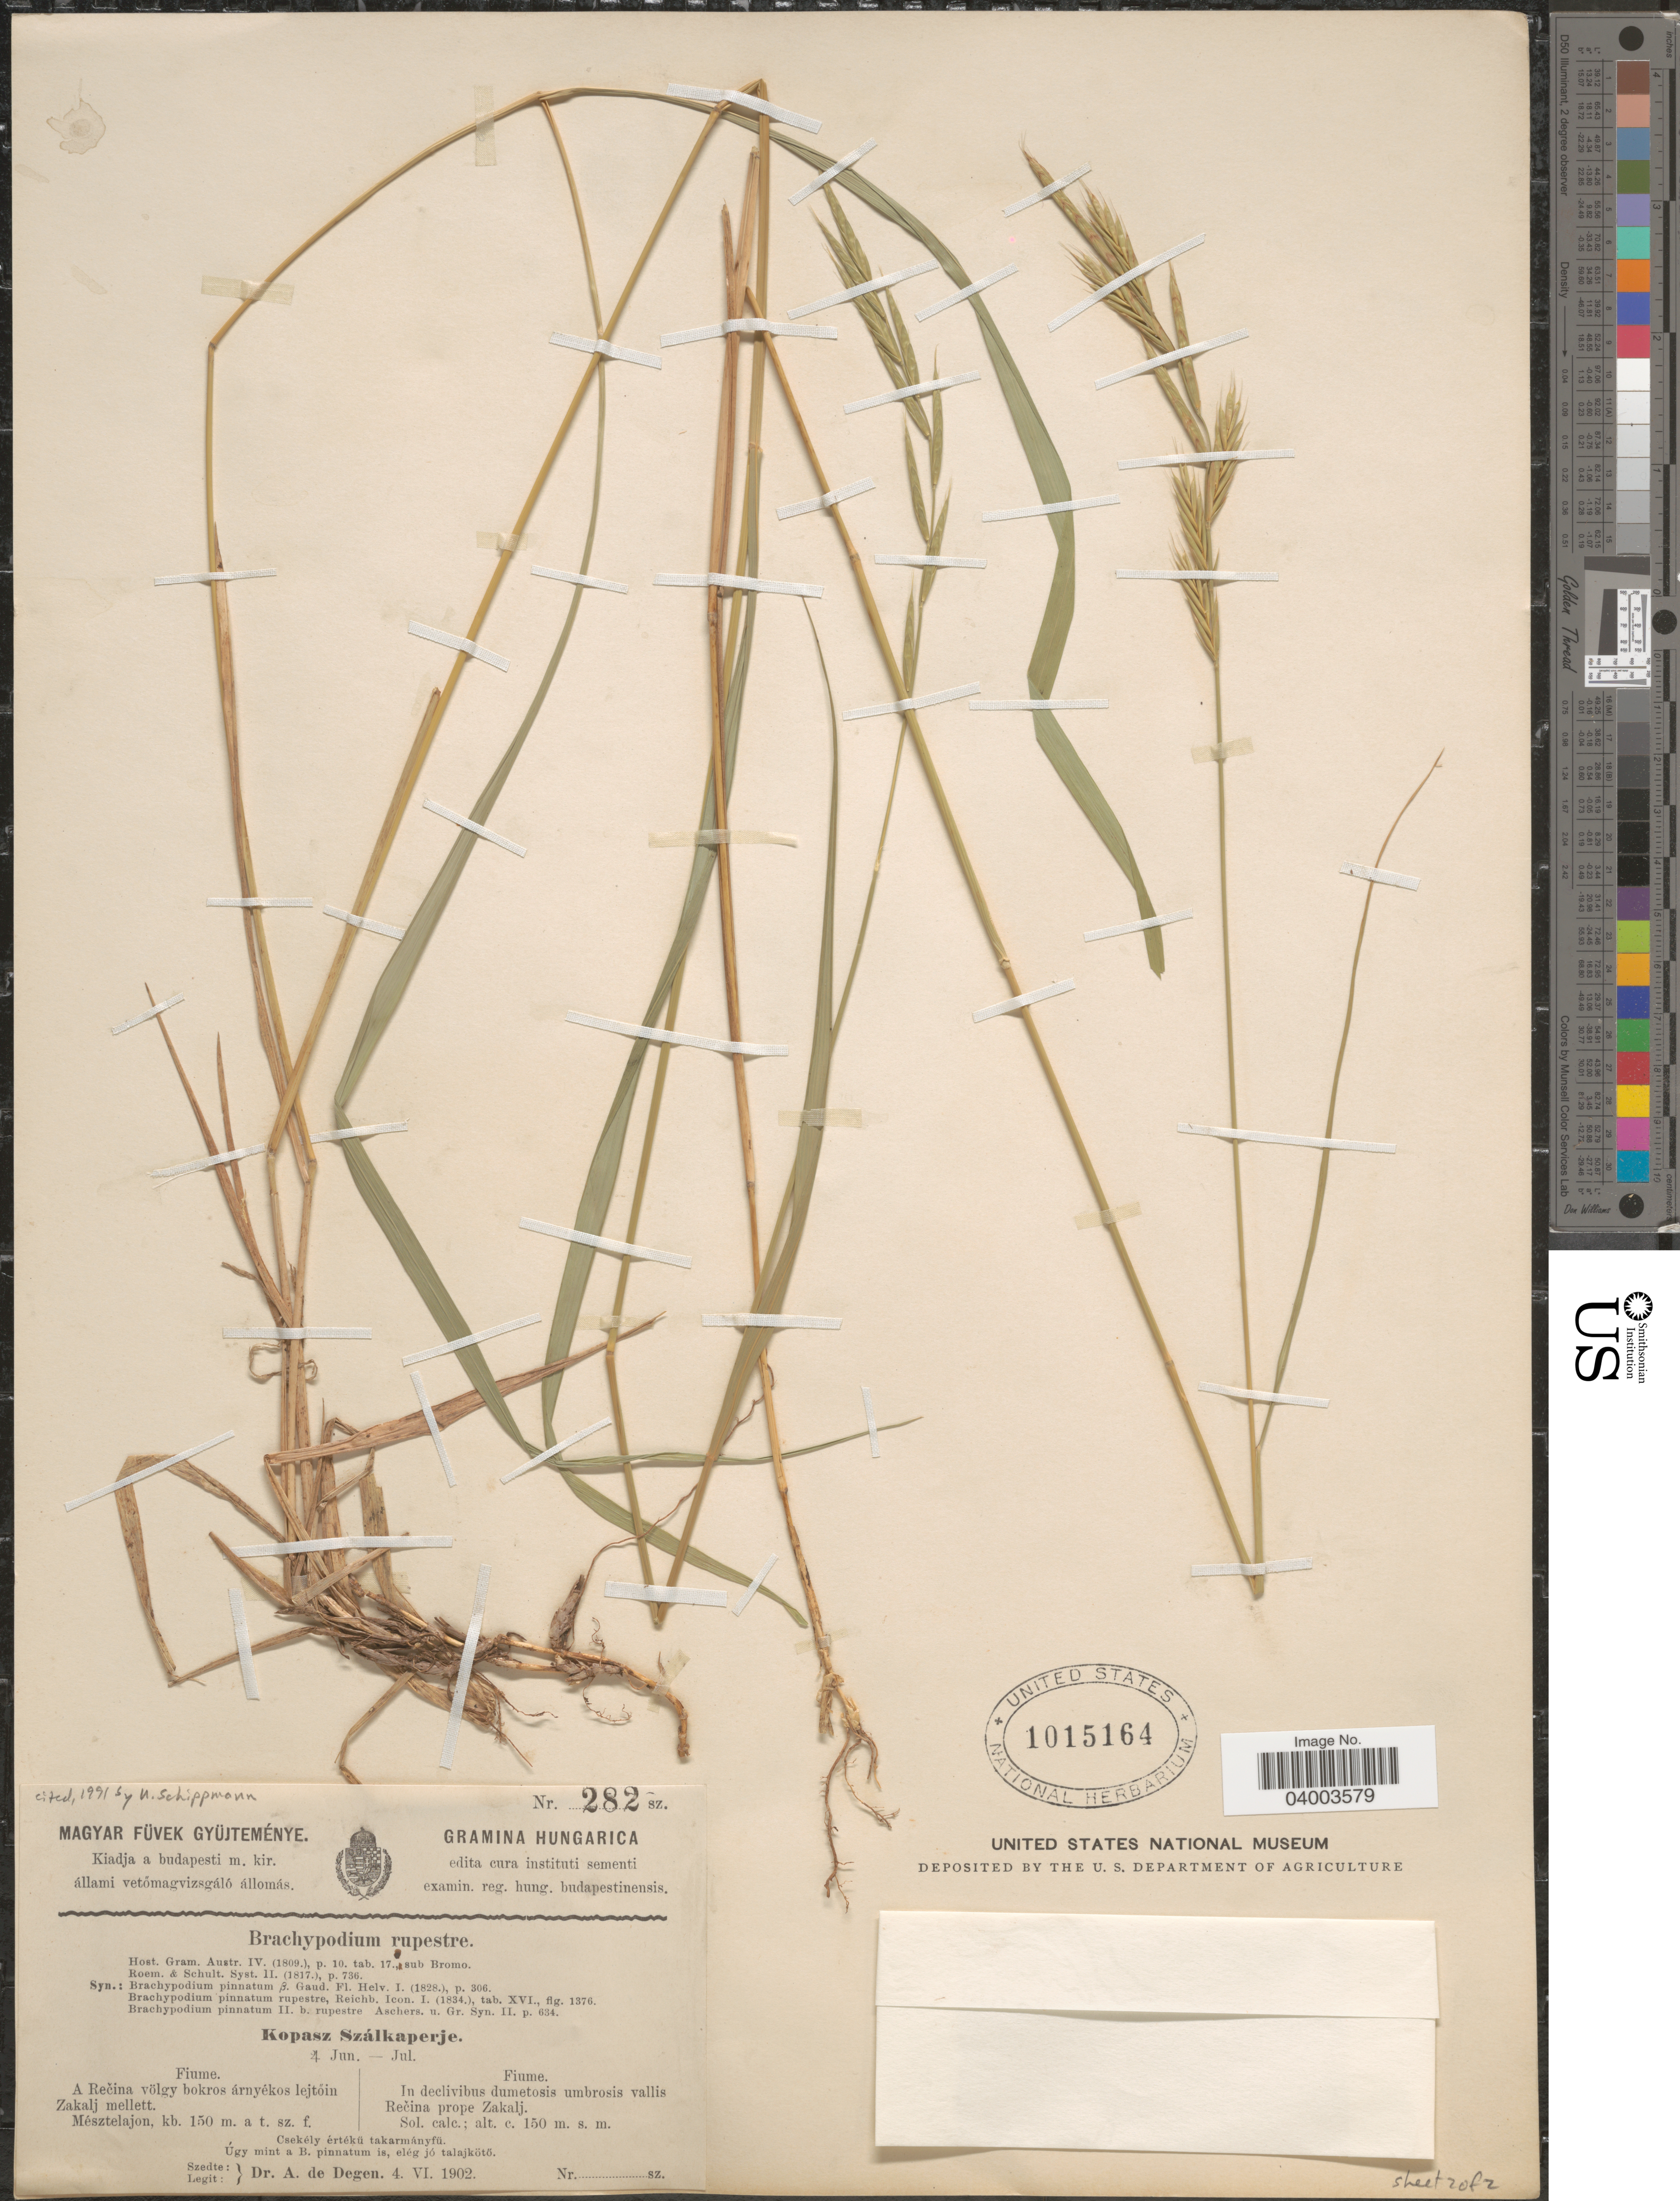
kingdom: Plantae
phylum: Tracheophyta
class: Liliopsida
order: Poales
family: Poaceae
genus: Brachypodium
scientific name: Brachypodium rupestre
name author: (Host) Roem. & Schult.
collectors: A. Degen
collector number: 282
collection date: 1902-06-04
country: Hungary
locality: Fiume. In declivibus dumetosis umbrosis vallis Recina prope Zakalj.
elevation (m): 150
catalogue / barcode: US 1015164